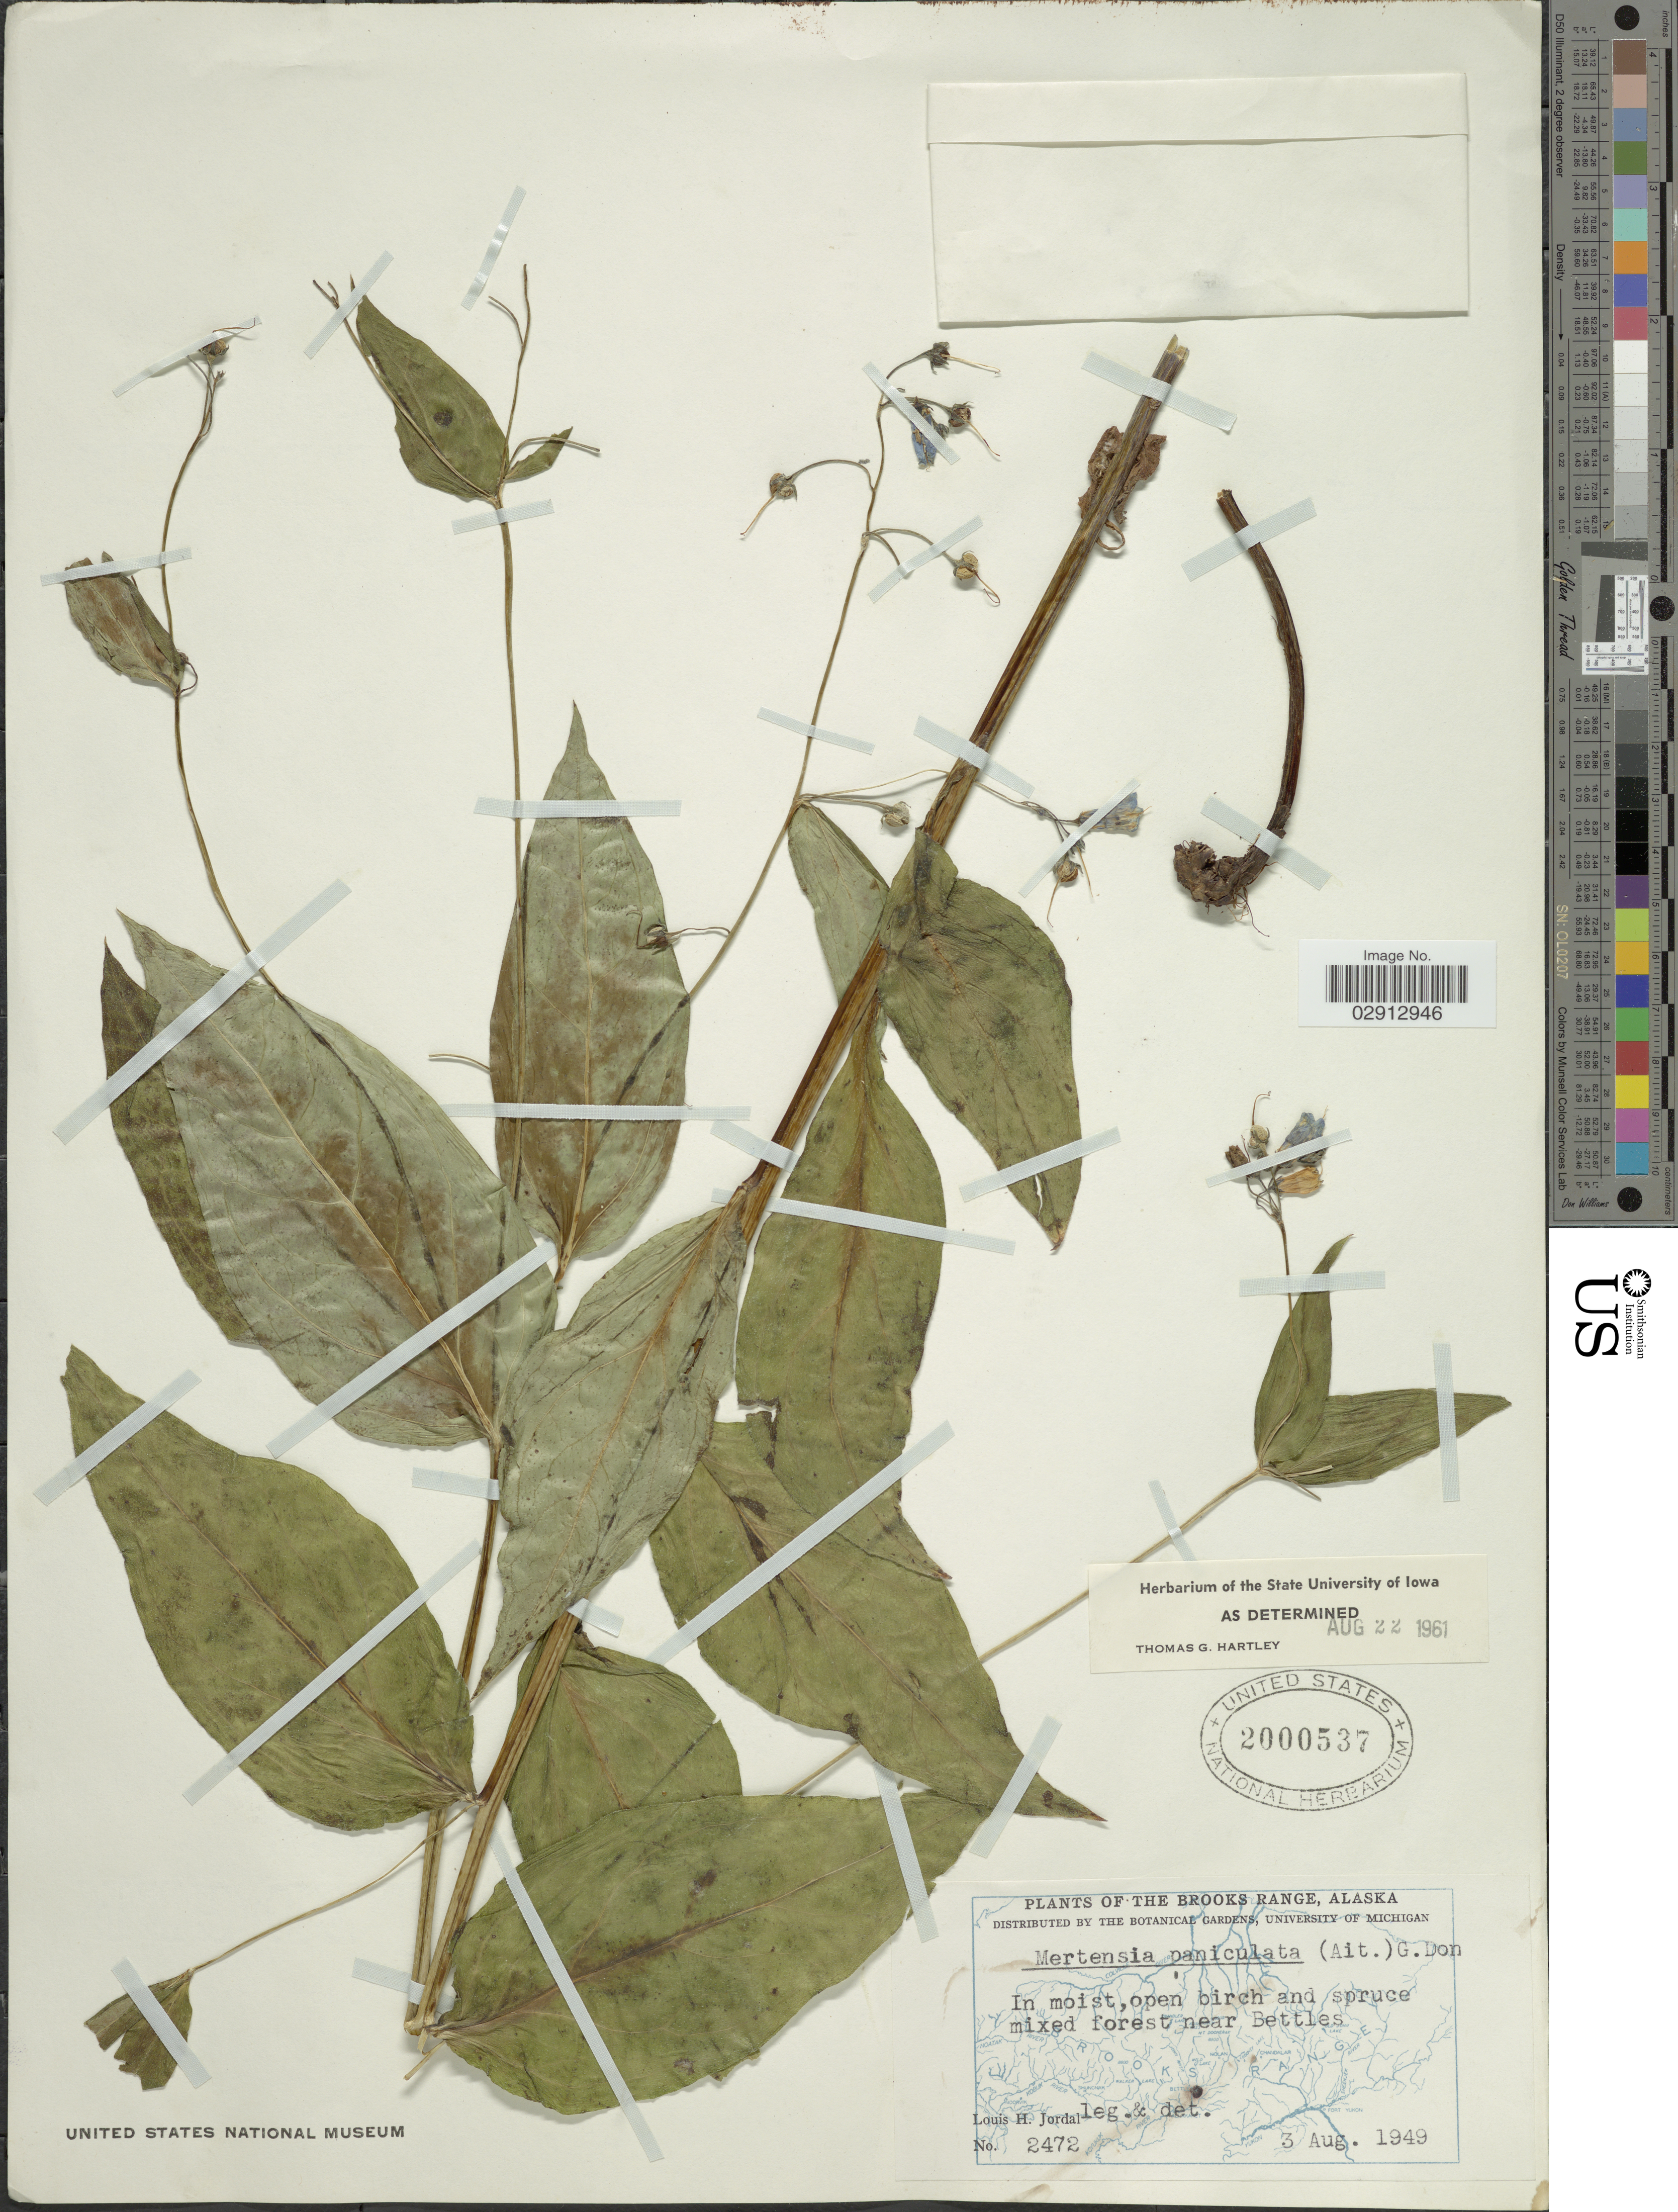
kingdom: Plantae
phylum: Tracheophyta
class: Magnoliopsida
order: Boraginales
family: Boraginaceae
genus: Mertensia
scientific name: Mertensia paniculata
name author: (Aiton) G. Don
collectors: L. Jordal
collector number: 2472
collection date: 1949-08-03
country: United States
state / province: Alaska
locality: Brooks Range. Near Bettles.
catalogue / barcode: US 2000537